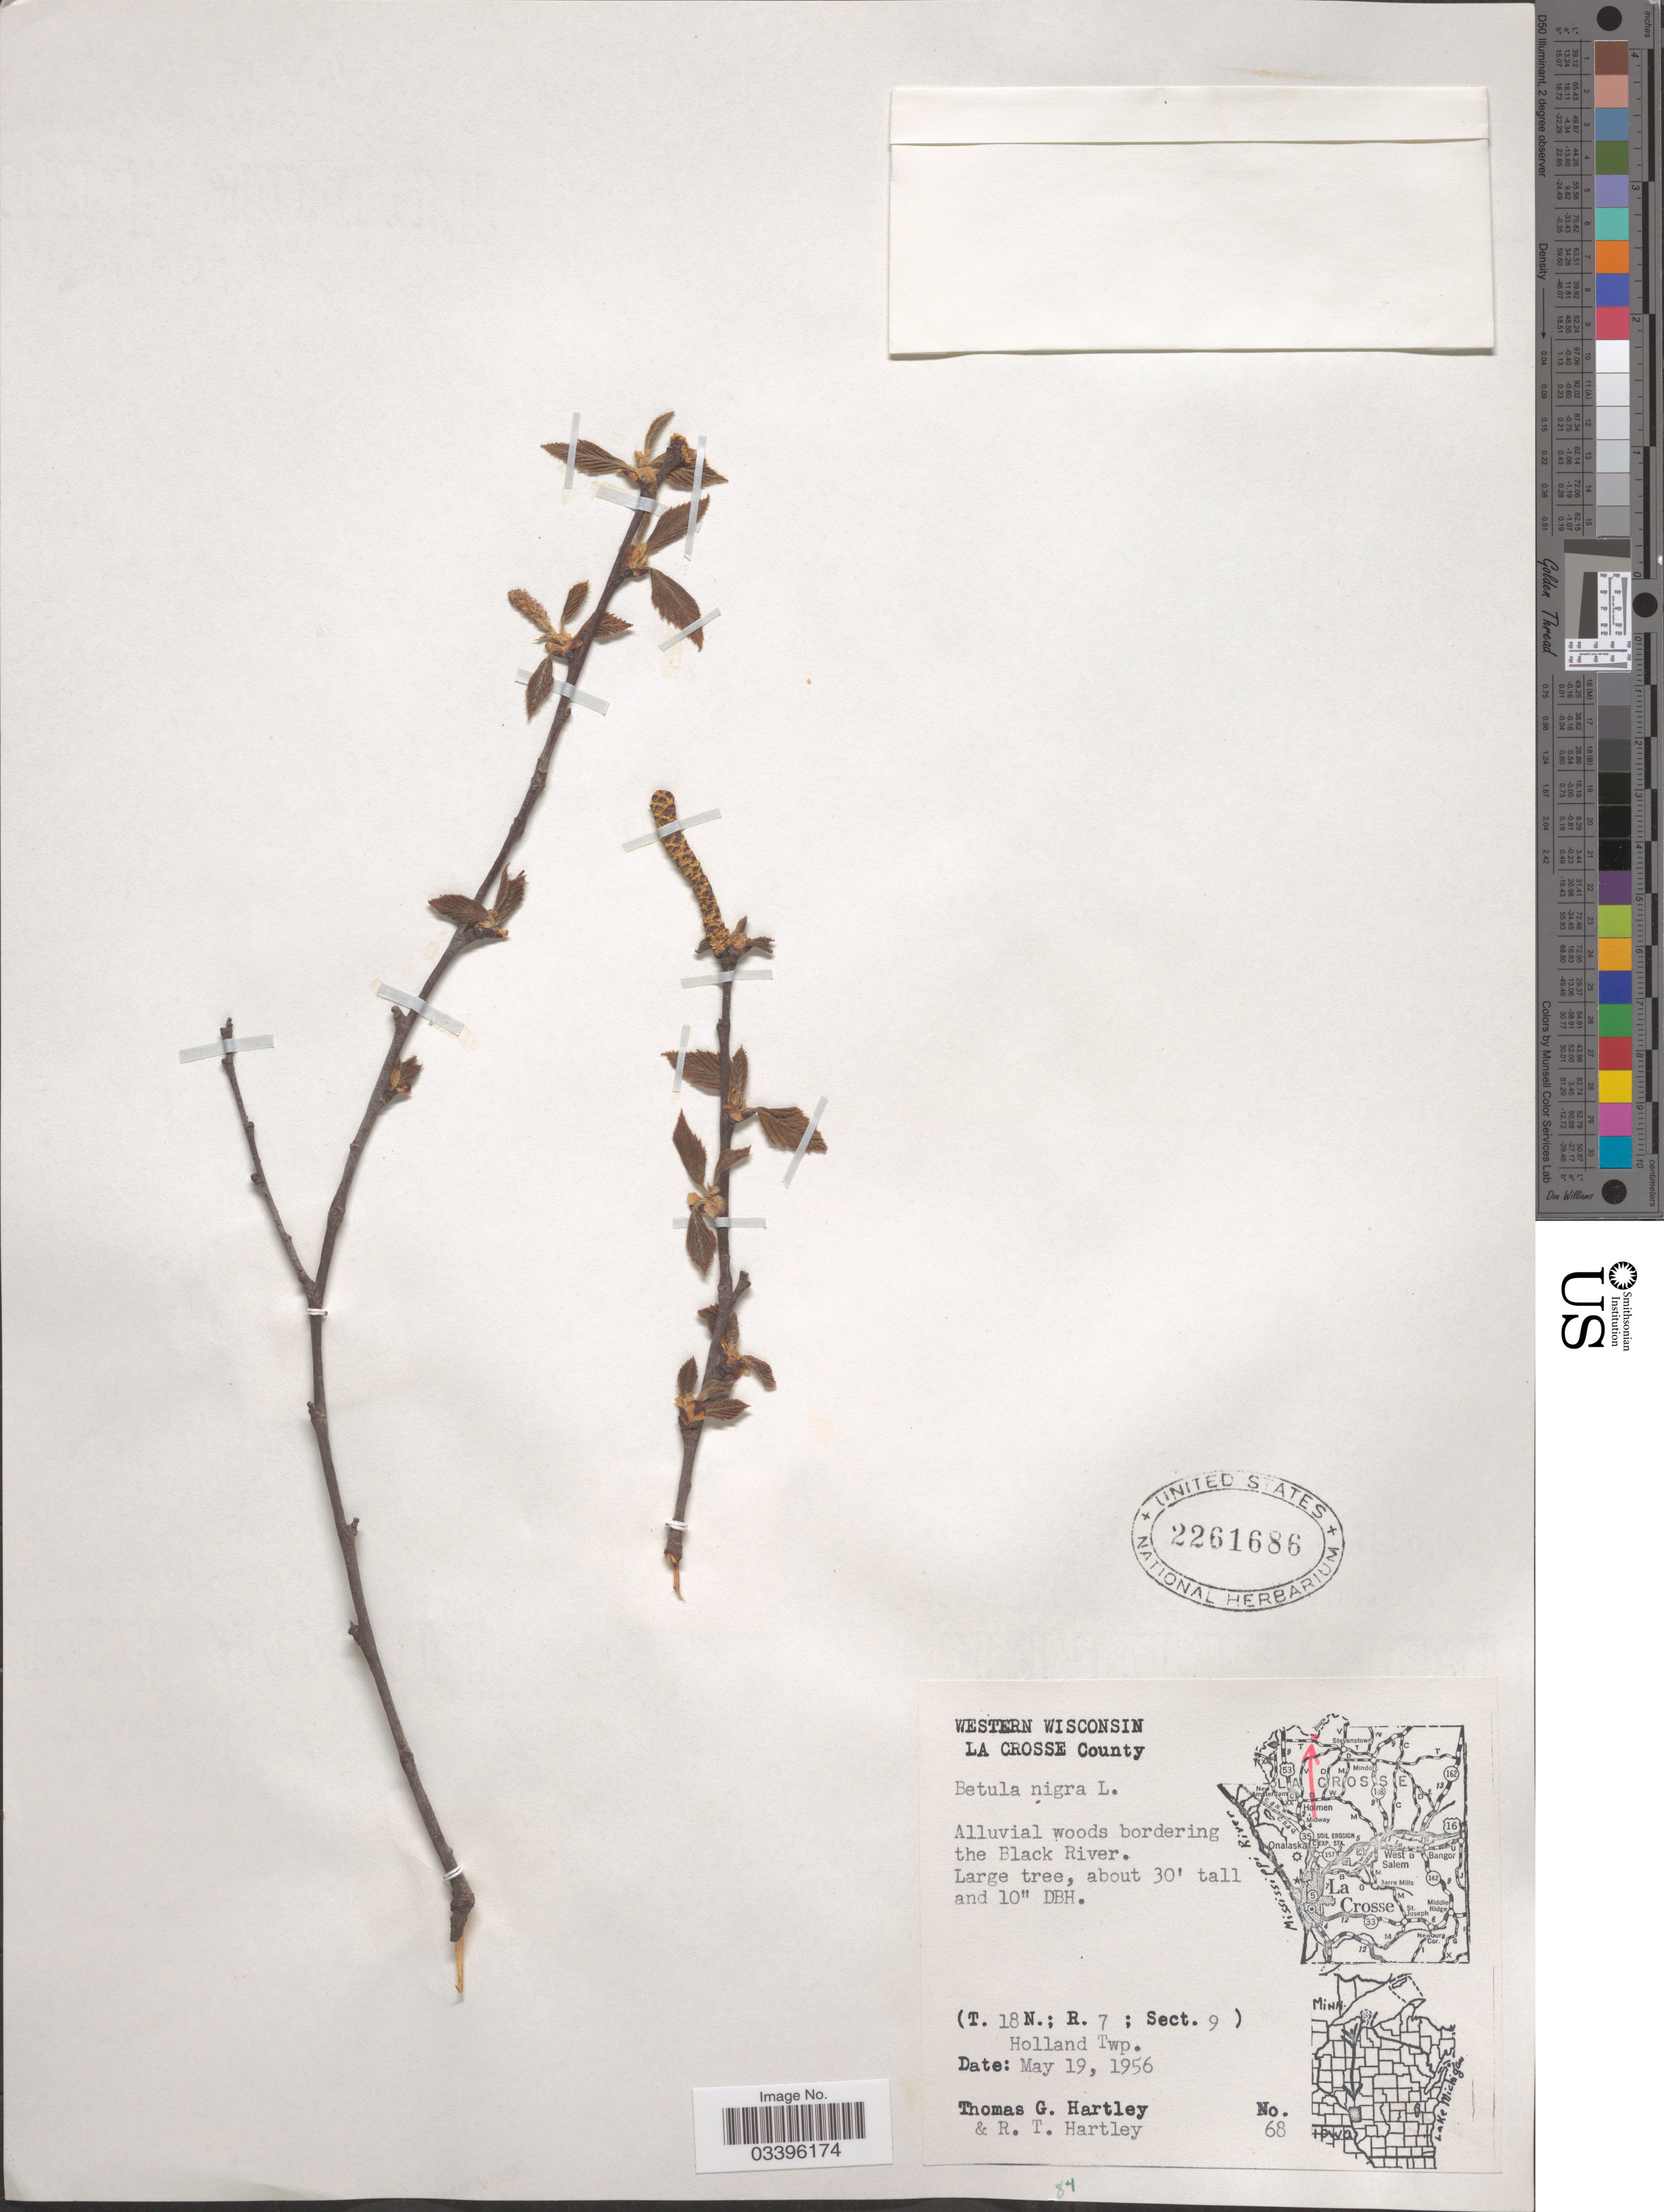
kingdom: Plantae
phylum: Tracheophyta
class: Magnoliopsida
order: Fagales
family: Betulaceae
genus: Betula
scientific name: Betula nigra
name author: L.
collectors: T. G. Hartley & R. T. Hartley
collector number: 68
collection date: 1956-05-19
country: United States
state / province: Wisconsin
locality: Western Wisconsin, La Crosse County. Alluvial woods bordering the Black River. (T. 18N.; R. 7; Sect. 9) Holland Twp.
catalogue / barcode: US 2261686